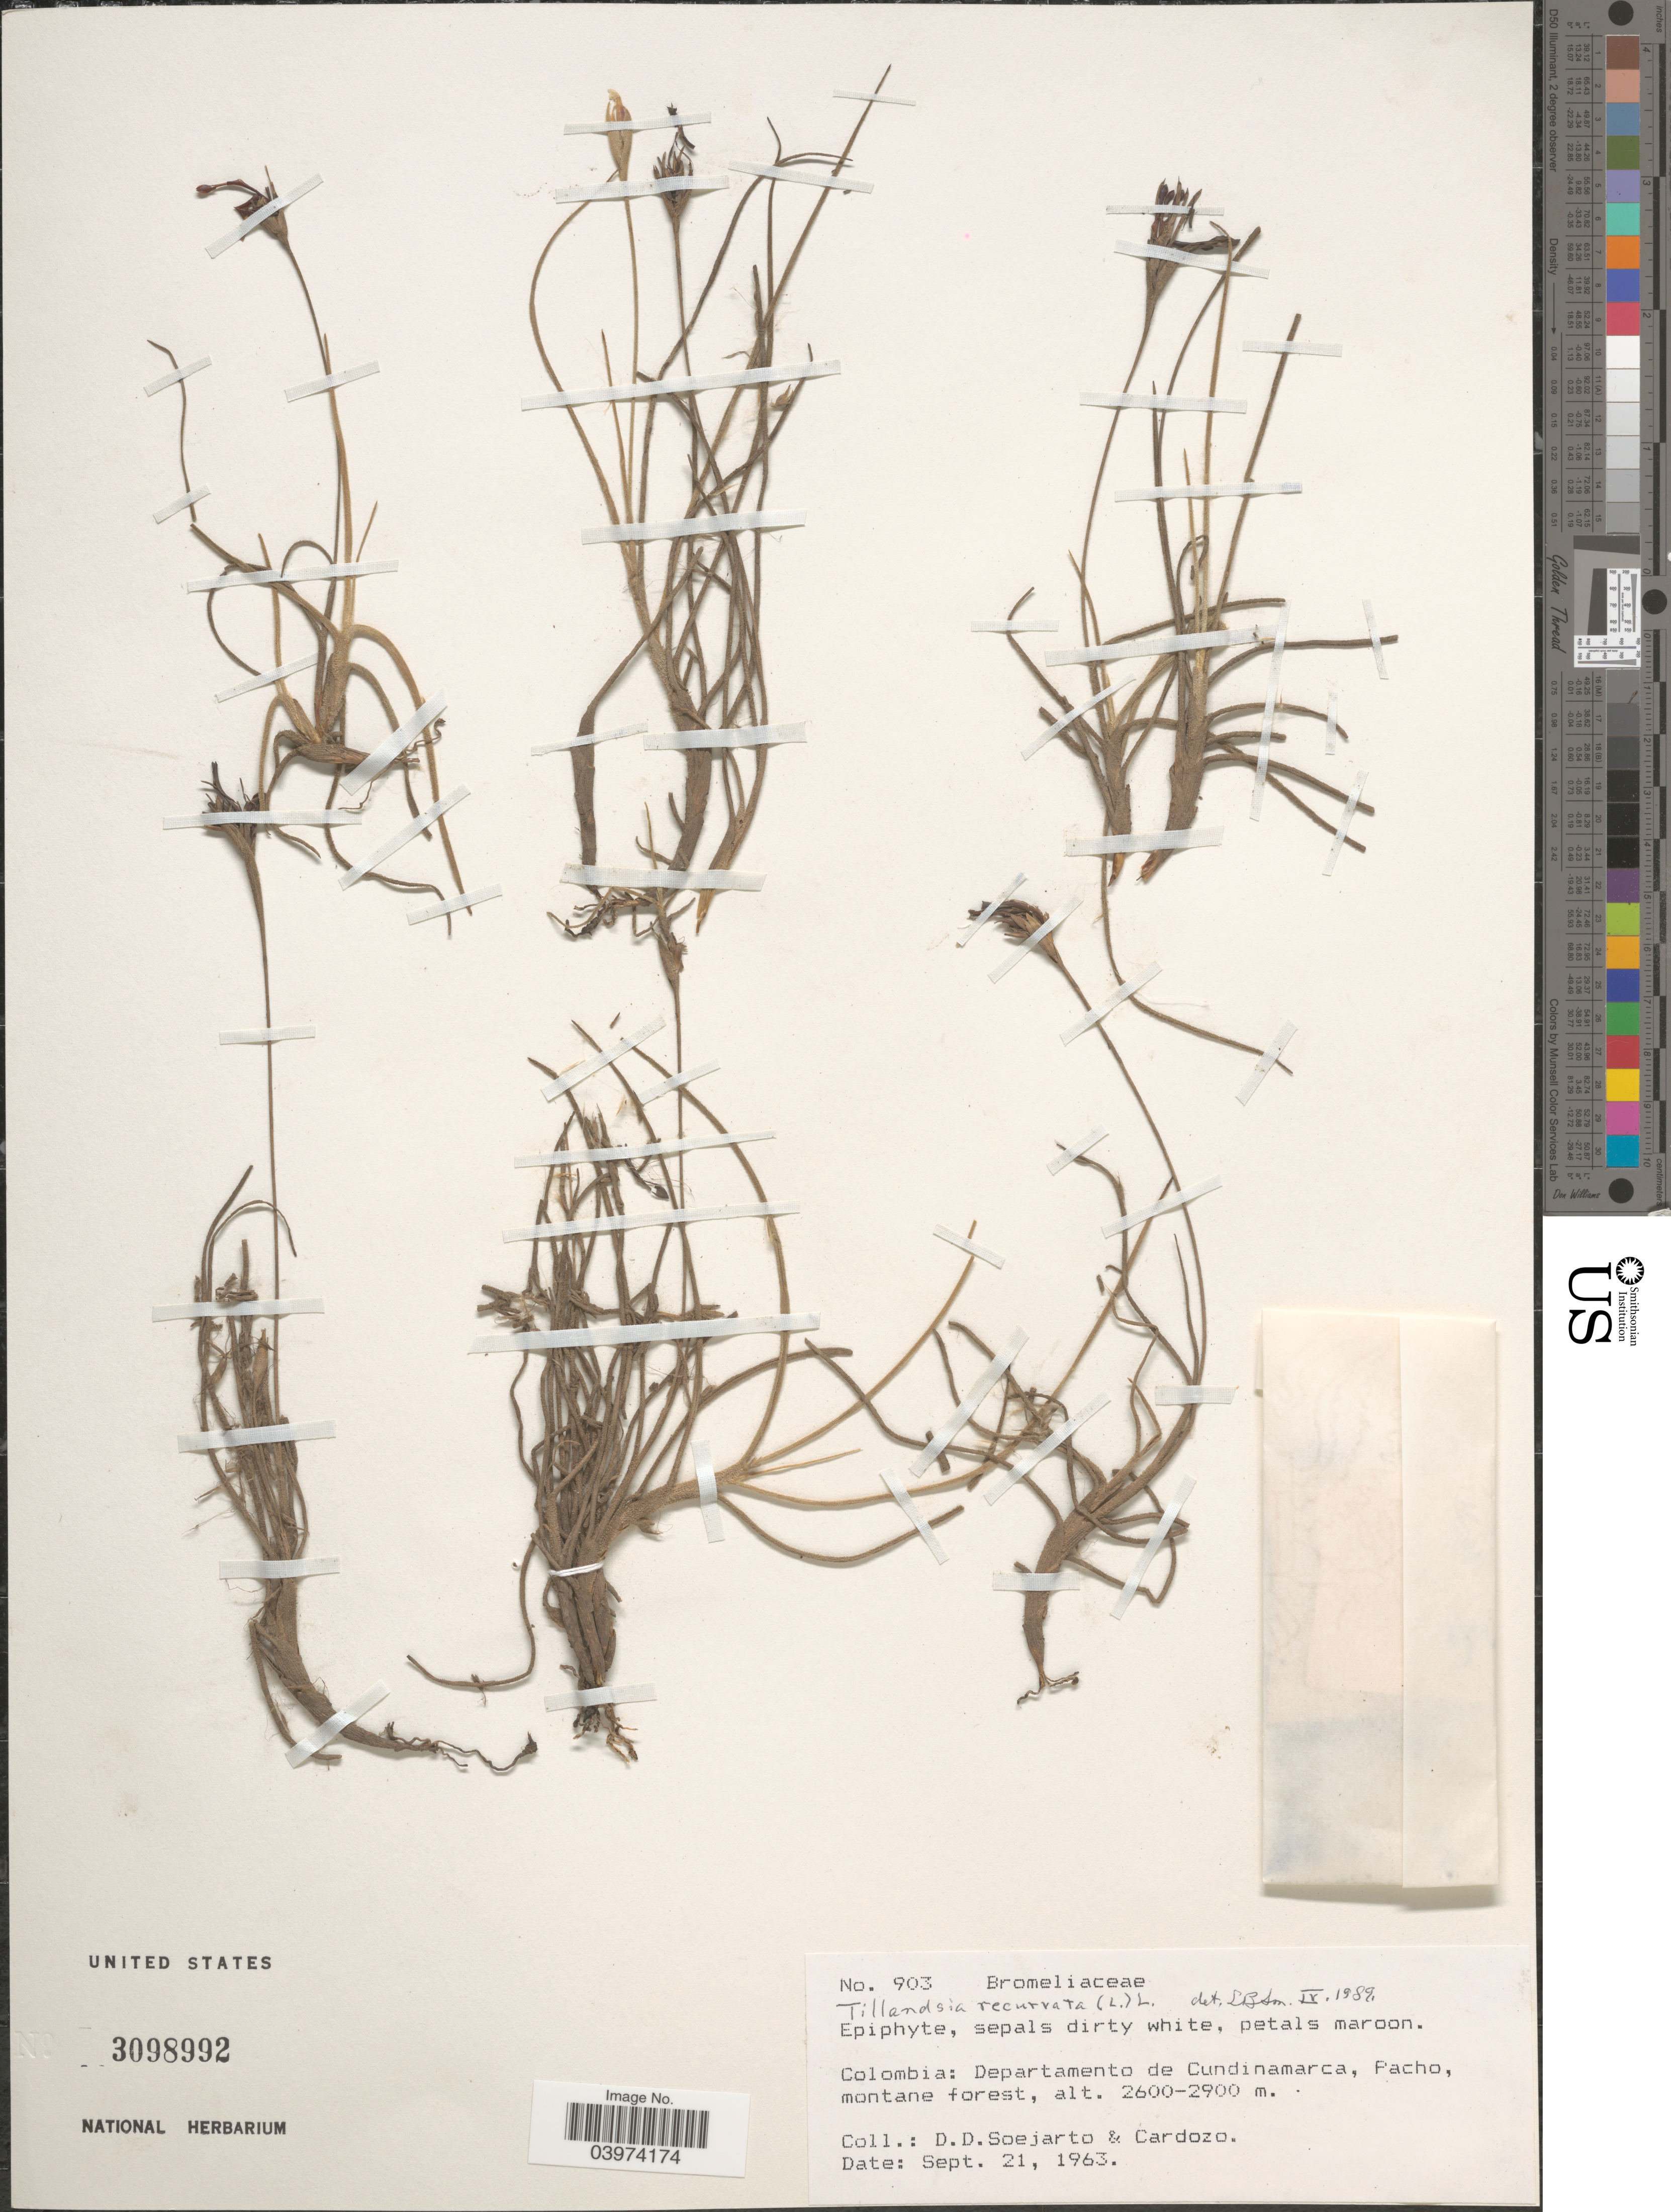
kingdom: Plantae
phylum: Tracheophyta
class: Liliopsida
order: Poales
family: Bromeliaceae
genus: Tillandsia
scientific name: Tillandsia recurvata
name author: L.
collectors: Cardozo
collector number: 903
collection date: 1963-09-21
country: Colombia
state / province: Cundinamarca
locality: Departamento de Cundinamarca, Pacho, montane forest.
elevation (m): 2600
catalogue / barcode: US 3098992